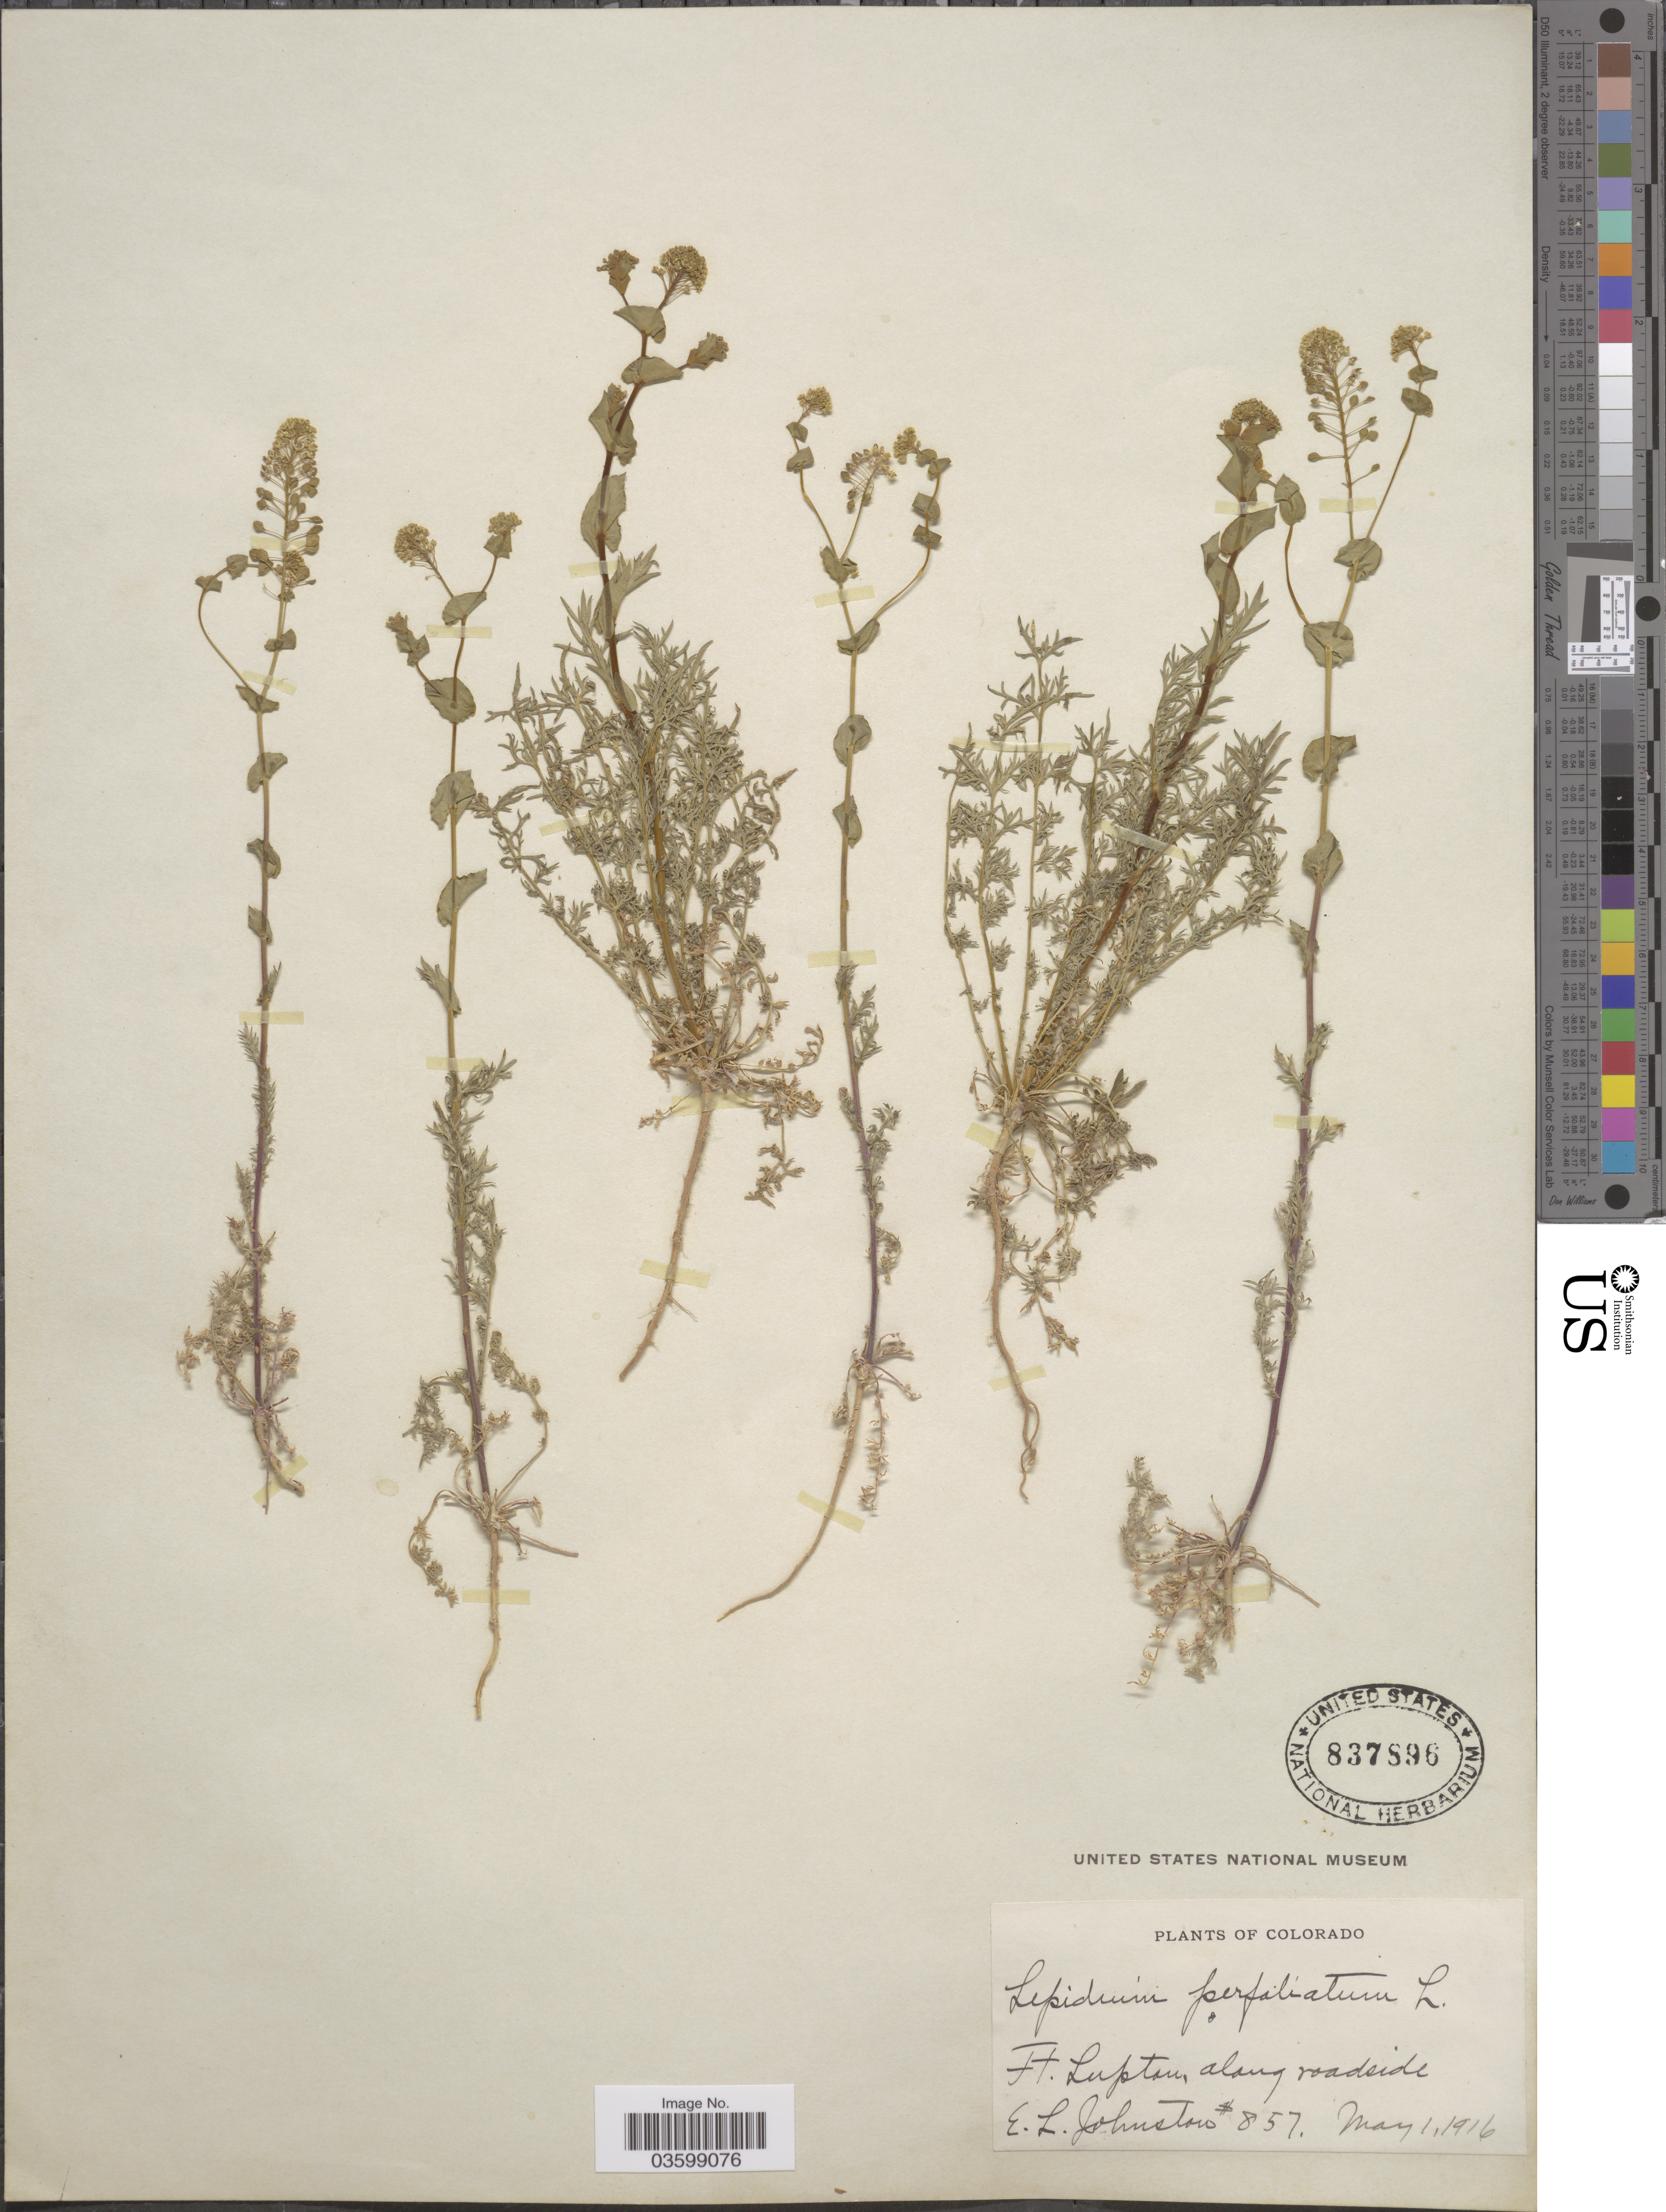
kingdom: Plantae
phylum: Tracheophyta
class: Magnoliopsida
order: Brassicales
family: Brassicaceae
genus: Lepidium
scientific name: Lepidium perfoliatum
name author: L.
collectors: E. L. Johnston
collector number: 857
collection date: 1916-05-01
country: United States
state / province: Colorado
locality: Ft. Lupton, along roadside.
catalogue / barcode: US 837896